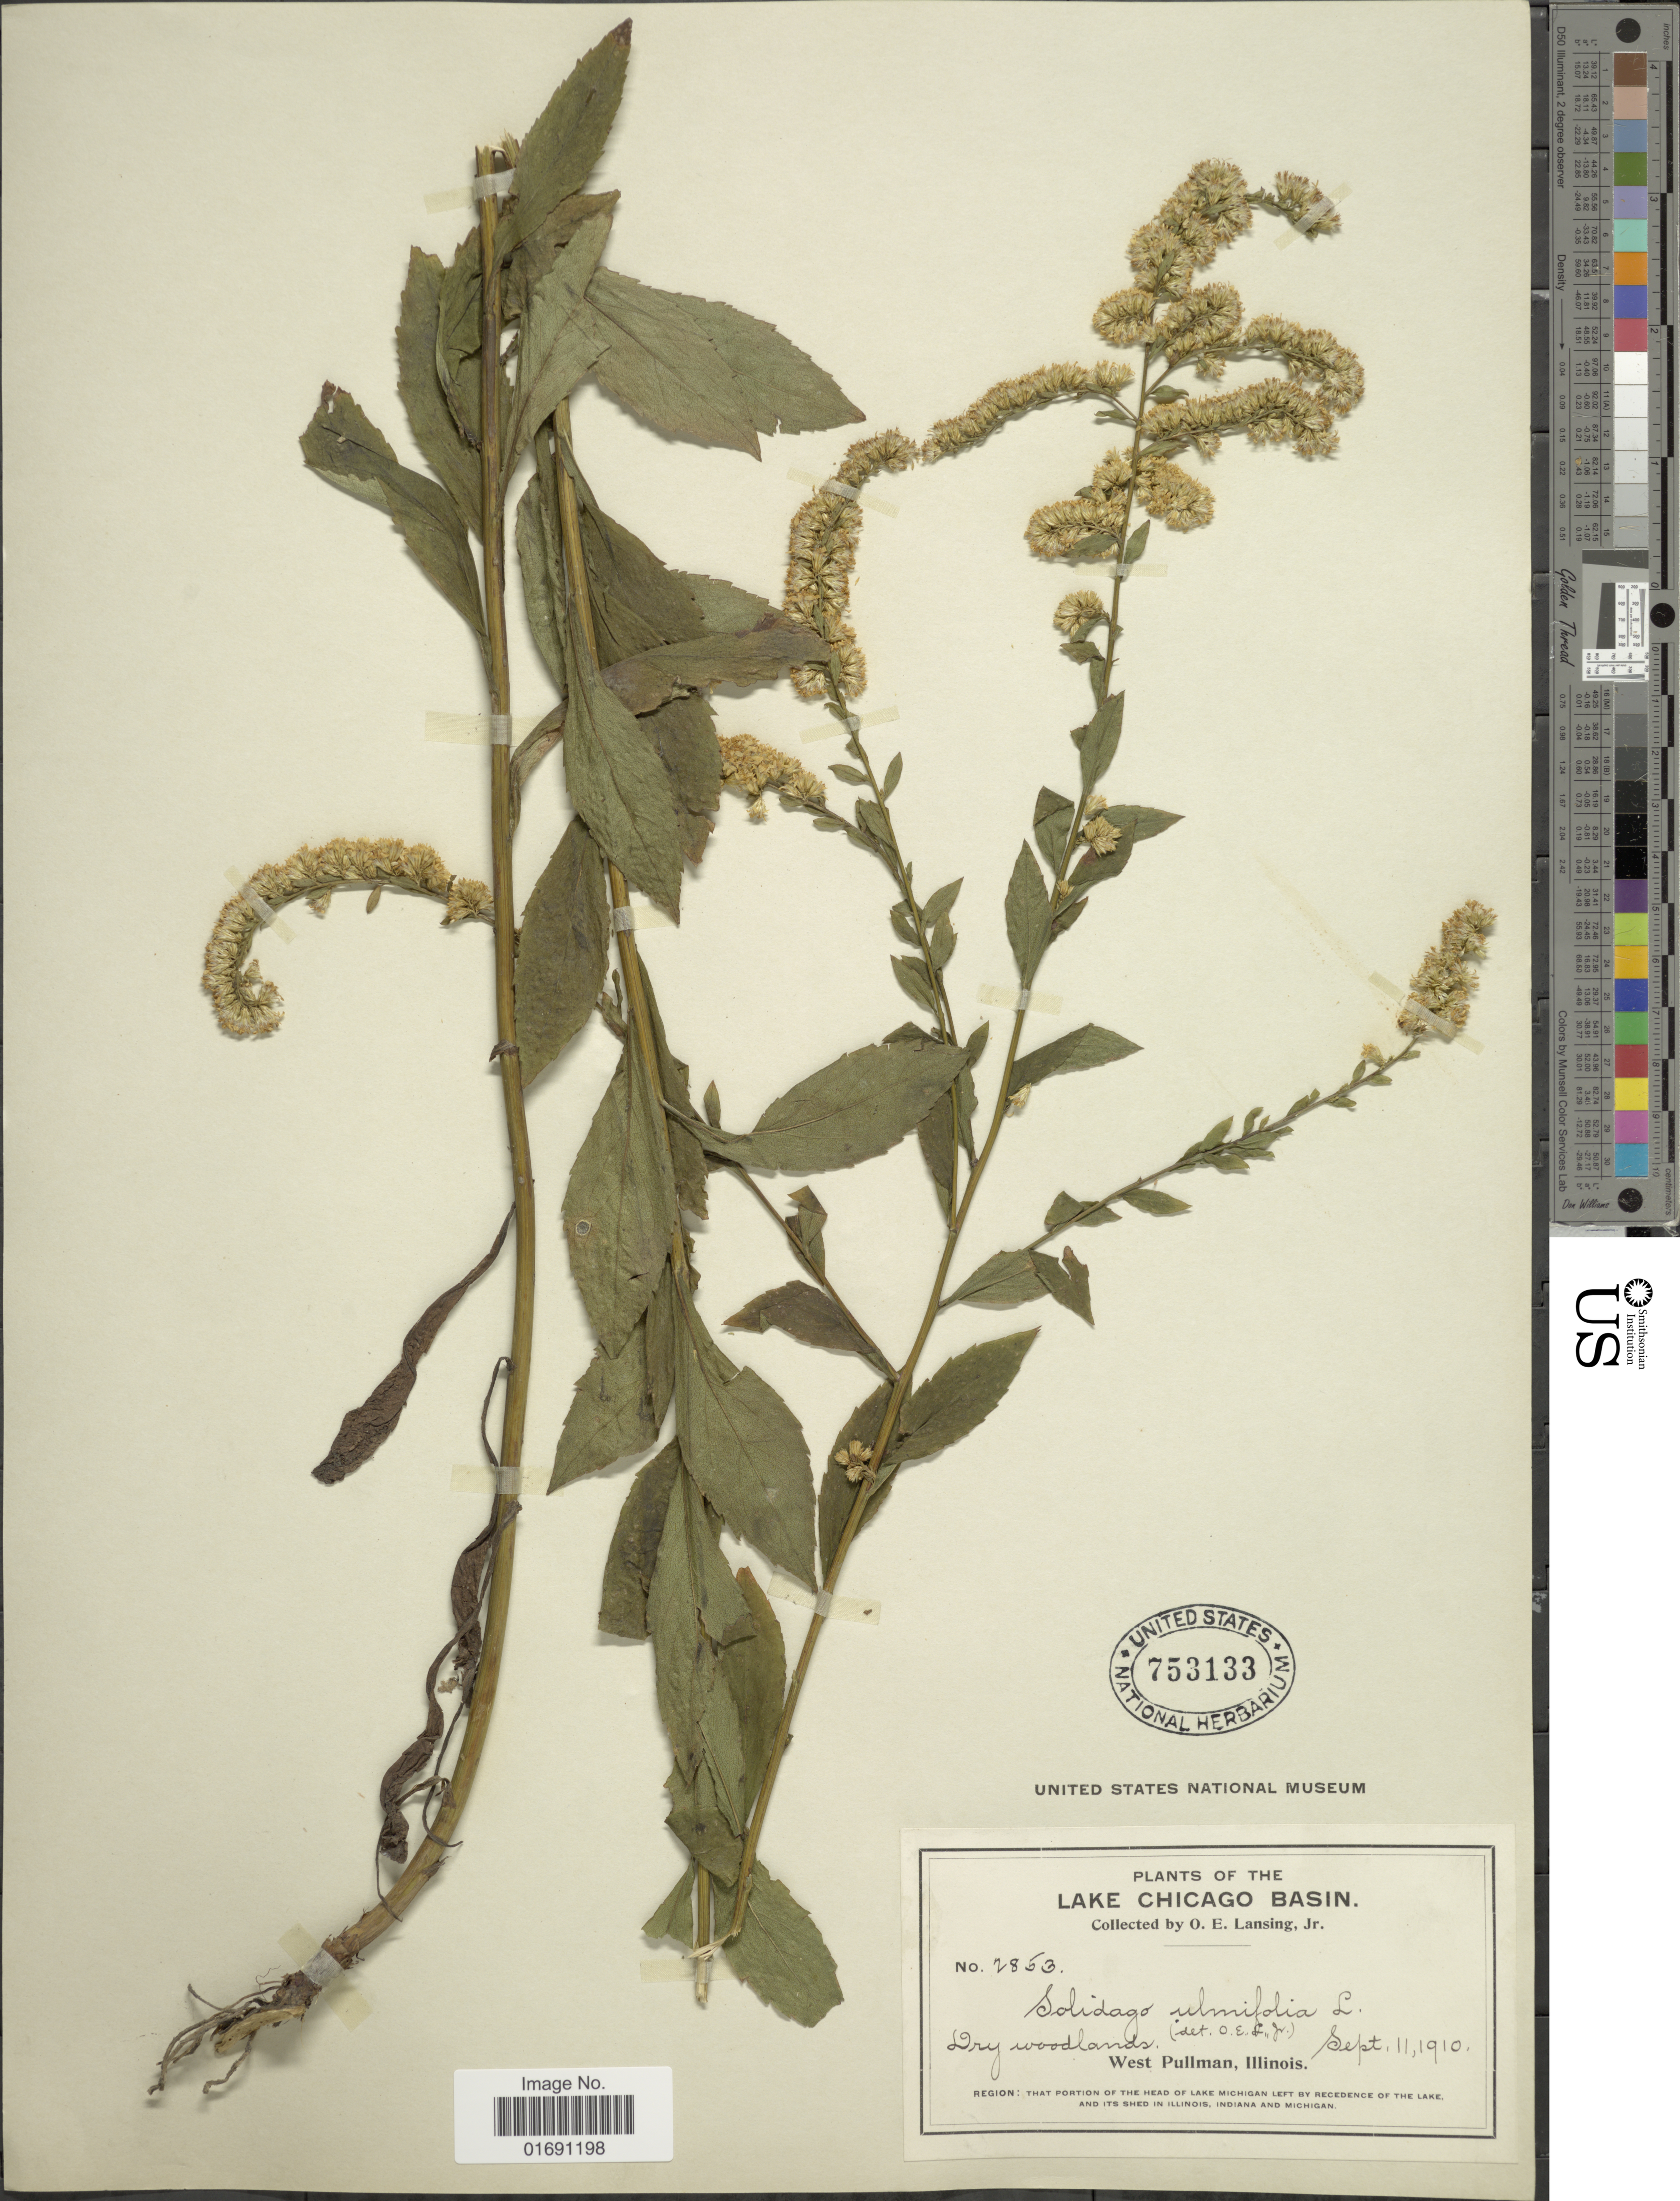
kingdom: Plantae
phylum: Tracheophyta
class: Magnoliopsida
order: Asterales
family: Asteraceae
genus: Solidago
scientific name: Solidago ulmifolia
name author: Muhl. ex Willd.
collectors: O. Lansing Jr.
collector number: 2853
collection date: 1910-09-11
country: United States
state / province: Illinois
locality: Lake Chicago Basin, dry woodlands, West Pullman, Illinois, Region: that portion of the Head of Lake Michigan left by Recedence of the Lake, and its shed in Illinois, Indiana and Michigan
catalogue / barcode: US 753133